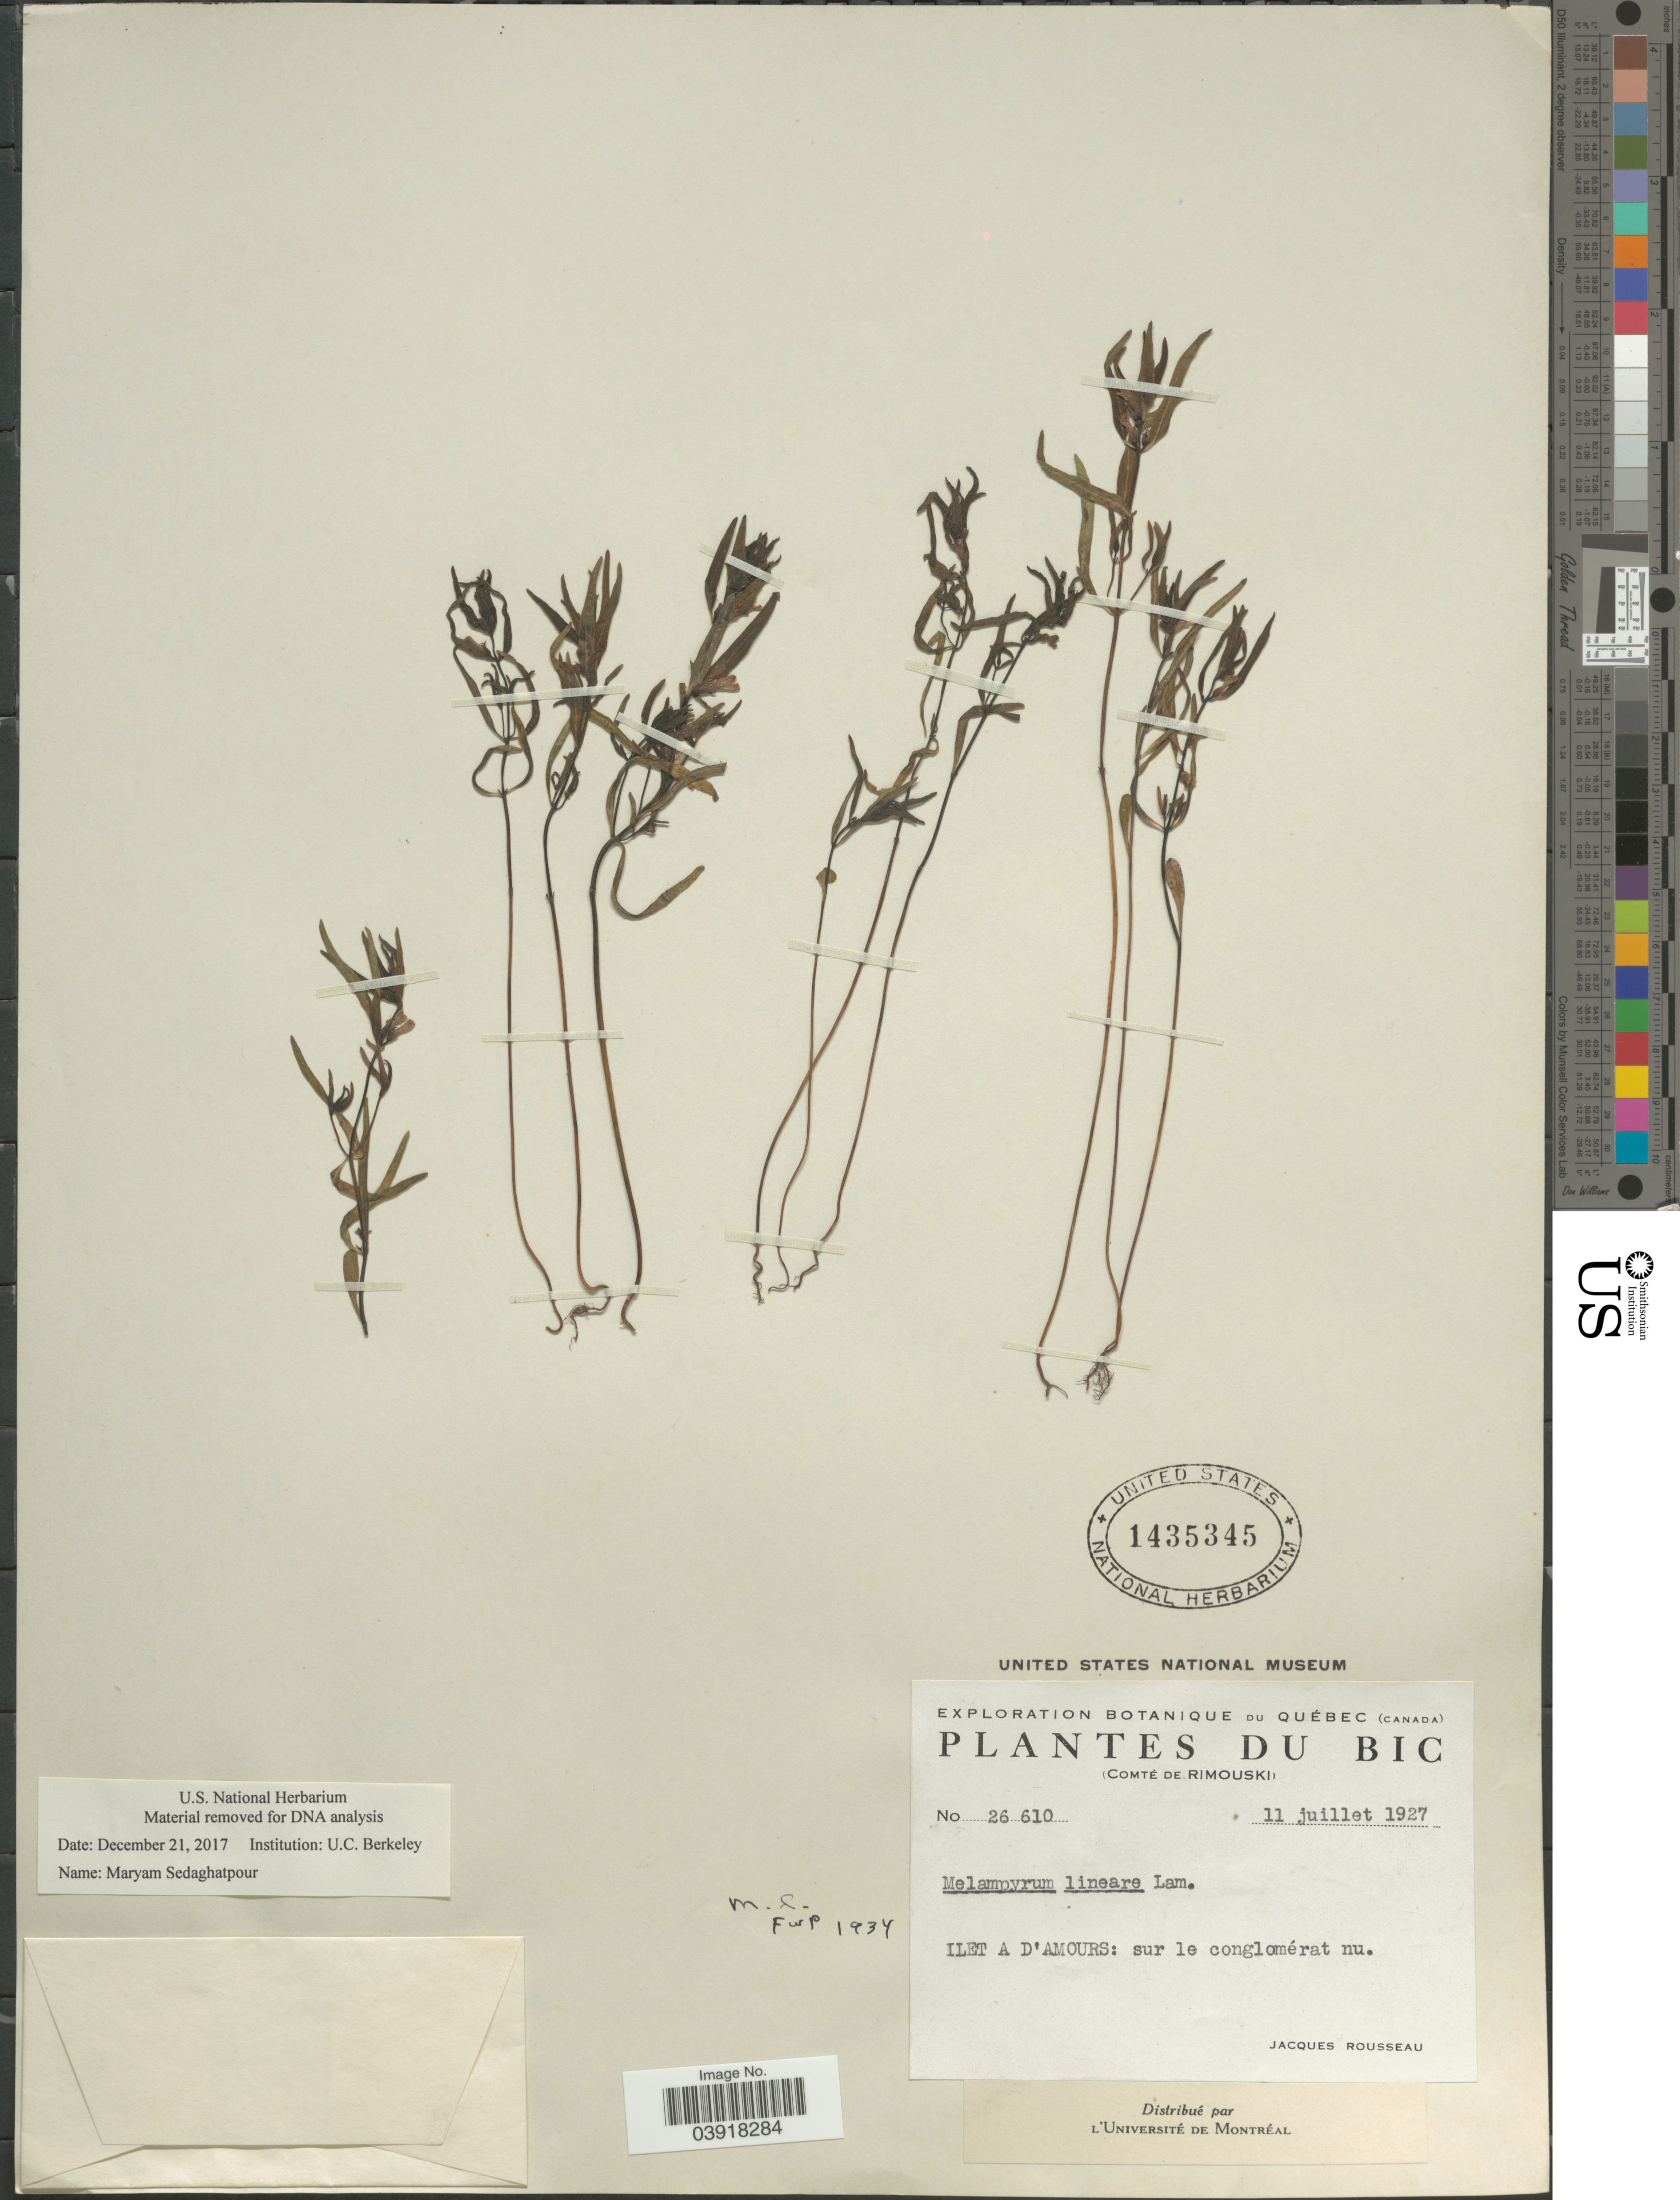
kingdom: Plantae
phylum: Tracheophyta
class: Magnoliopsida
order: Lamiales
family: Orobanchaceae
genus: Melampyrum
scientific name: Melampyrum lineare var. latifolium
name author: (Muhl.) P. Beauv.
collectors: J. Rousseau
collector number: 26610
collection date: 1927-07-11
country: Canada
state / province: Quebec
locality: Du Bic. (Comté de Rimouski). Ilet a D'Amours: sur le conglomérat nu.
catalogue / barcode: US 1435345